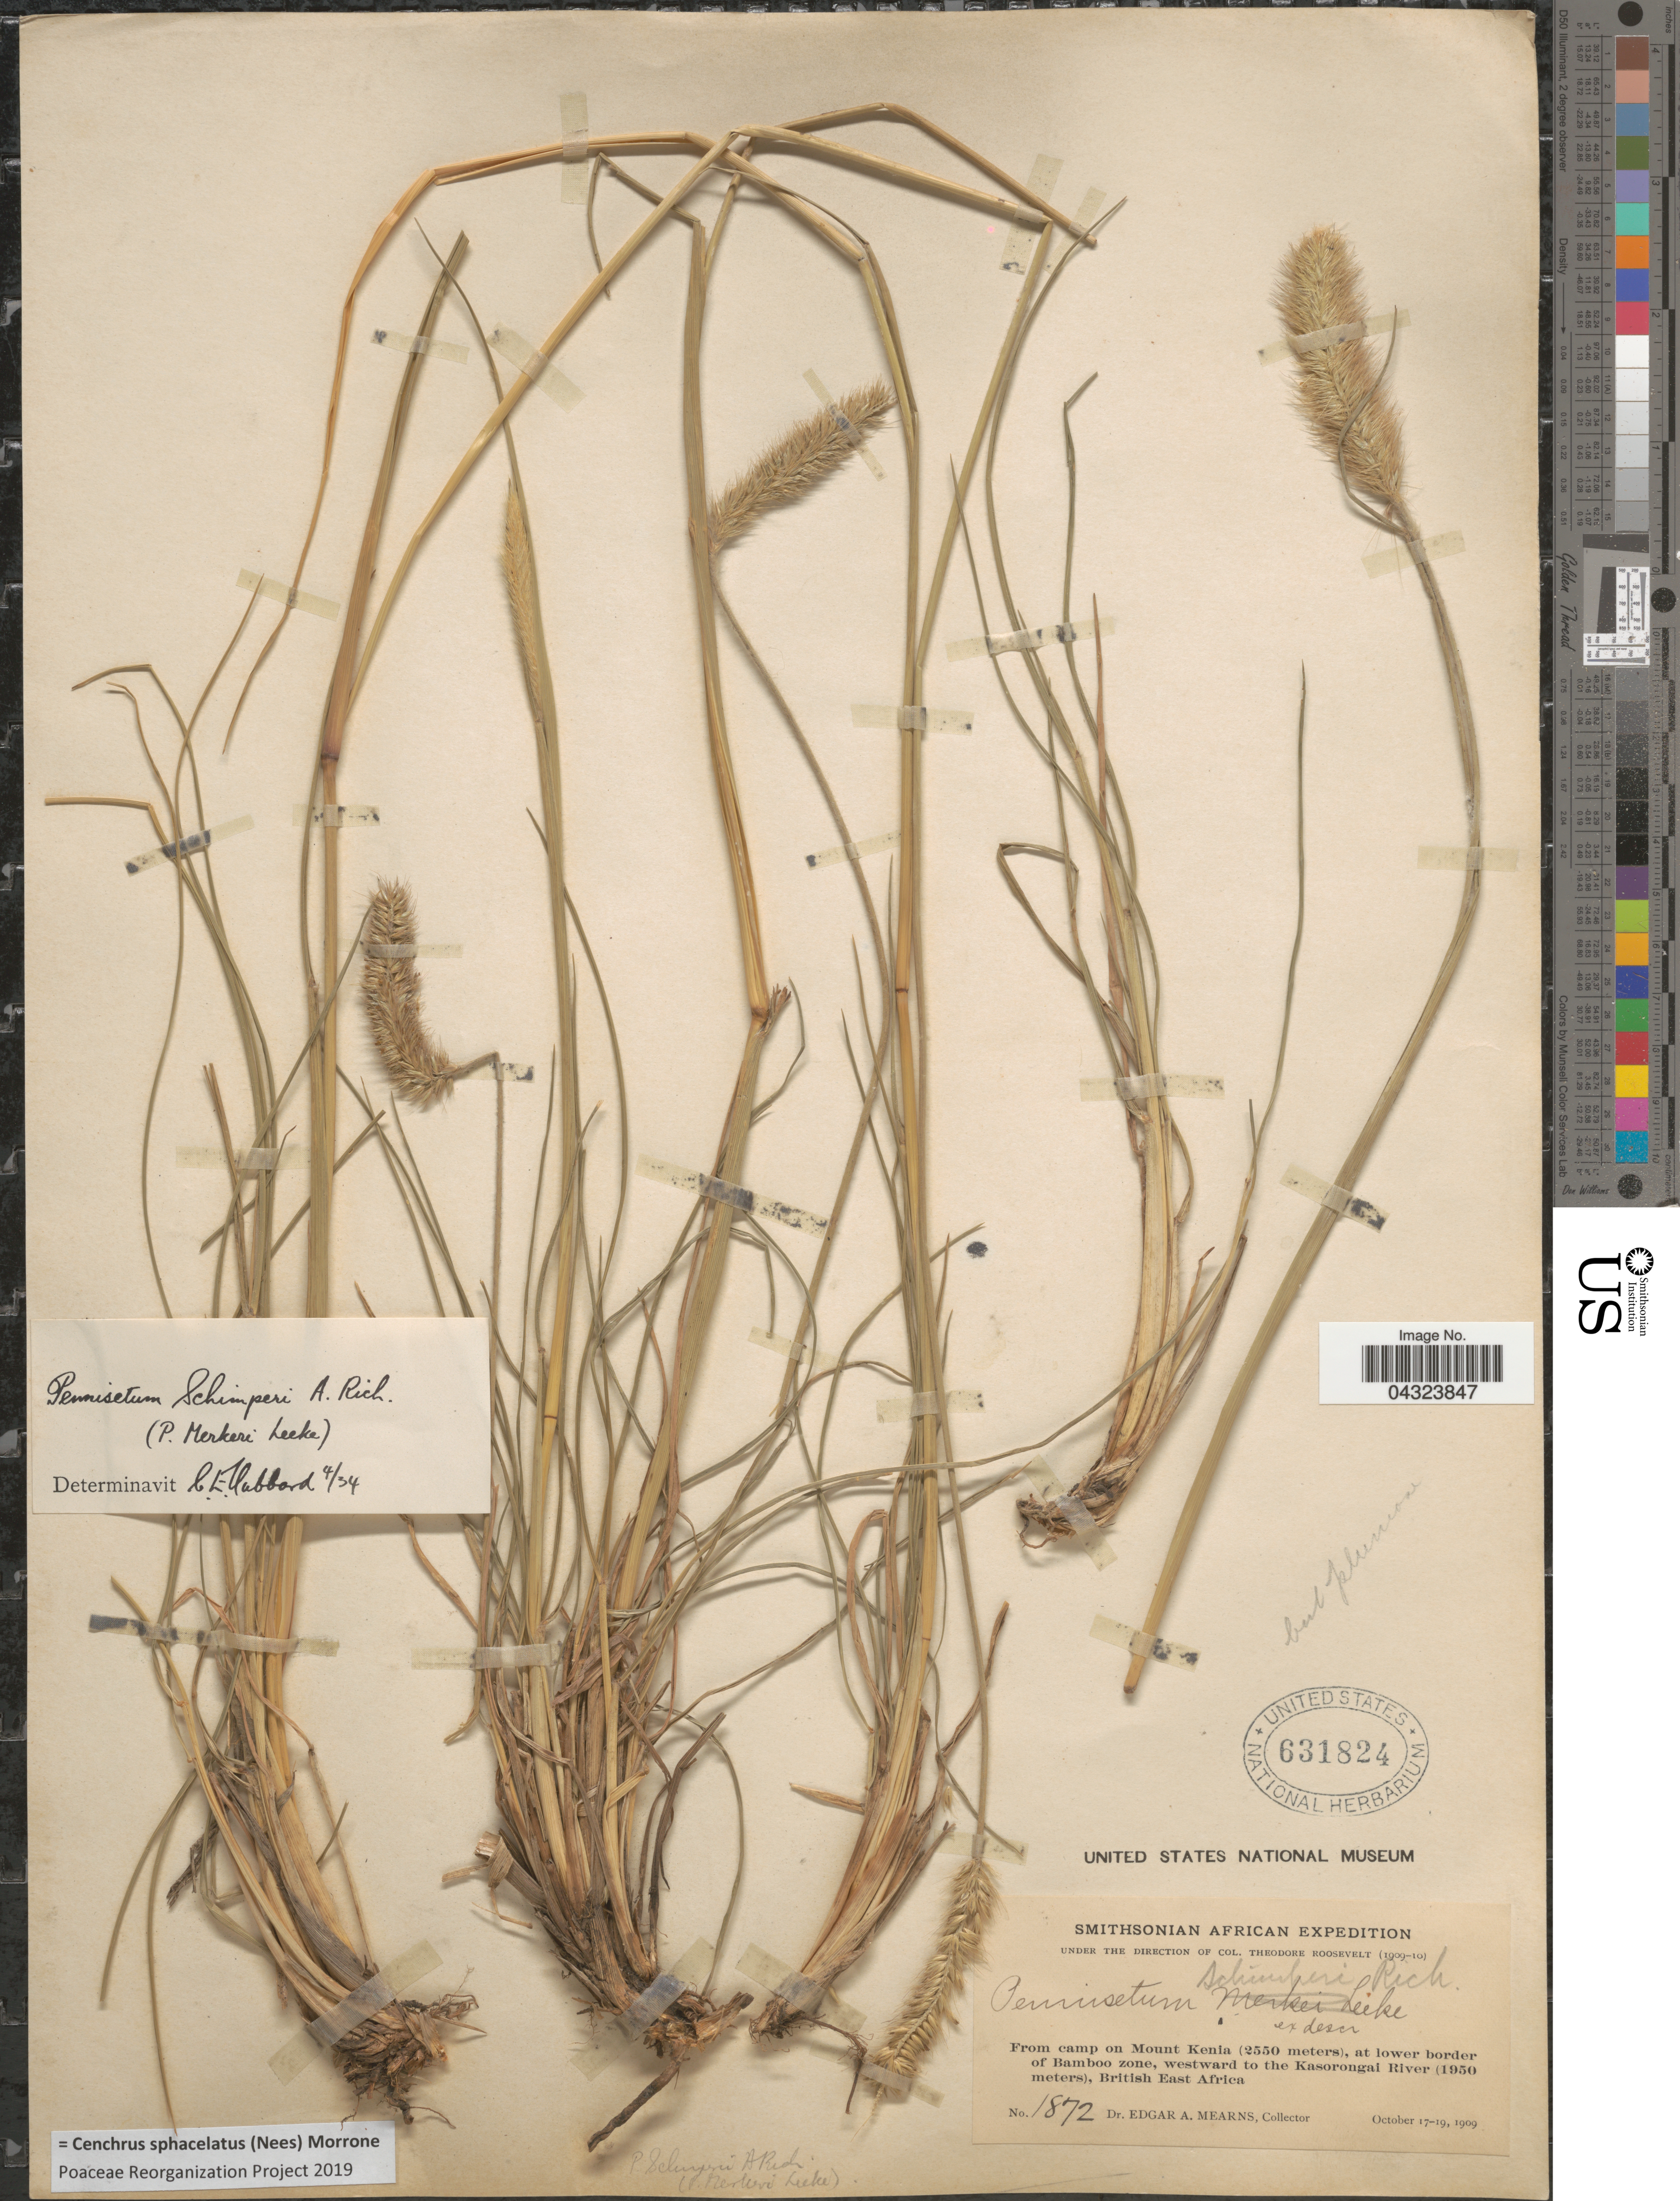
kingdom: Plantae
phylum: Tracheophyta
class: Liliopsida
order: Poales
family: Poaceae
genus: Cenchrus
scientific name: Cenchrus sphacelatus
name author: (Nees) Morrone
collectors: E. A. Mearns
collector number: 1872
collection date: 1909-10-17/1909-10-19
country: Kenya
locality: Smithsonian African Expedition. From camp on Mount Kenia, at lower border of Bamboo Zone, westward to the Kasorongal River, British East Africa.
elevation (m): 1950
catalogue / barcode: US 631824